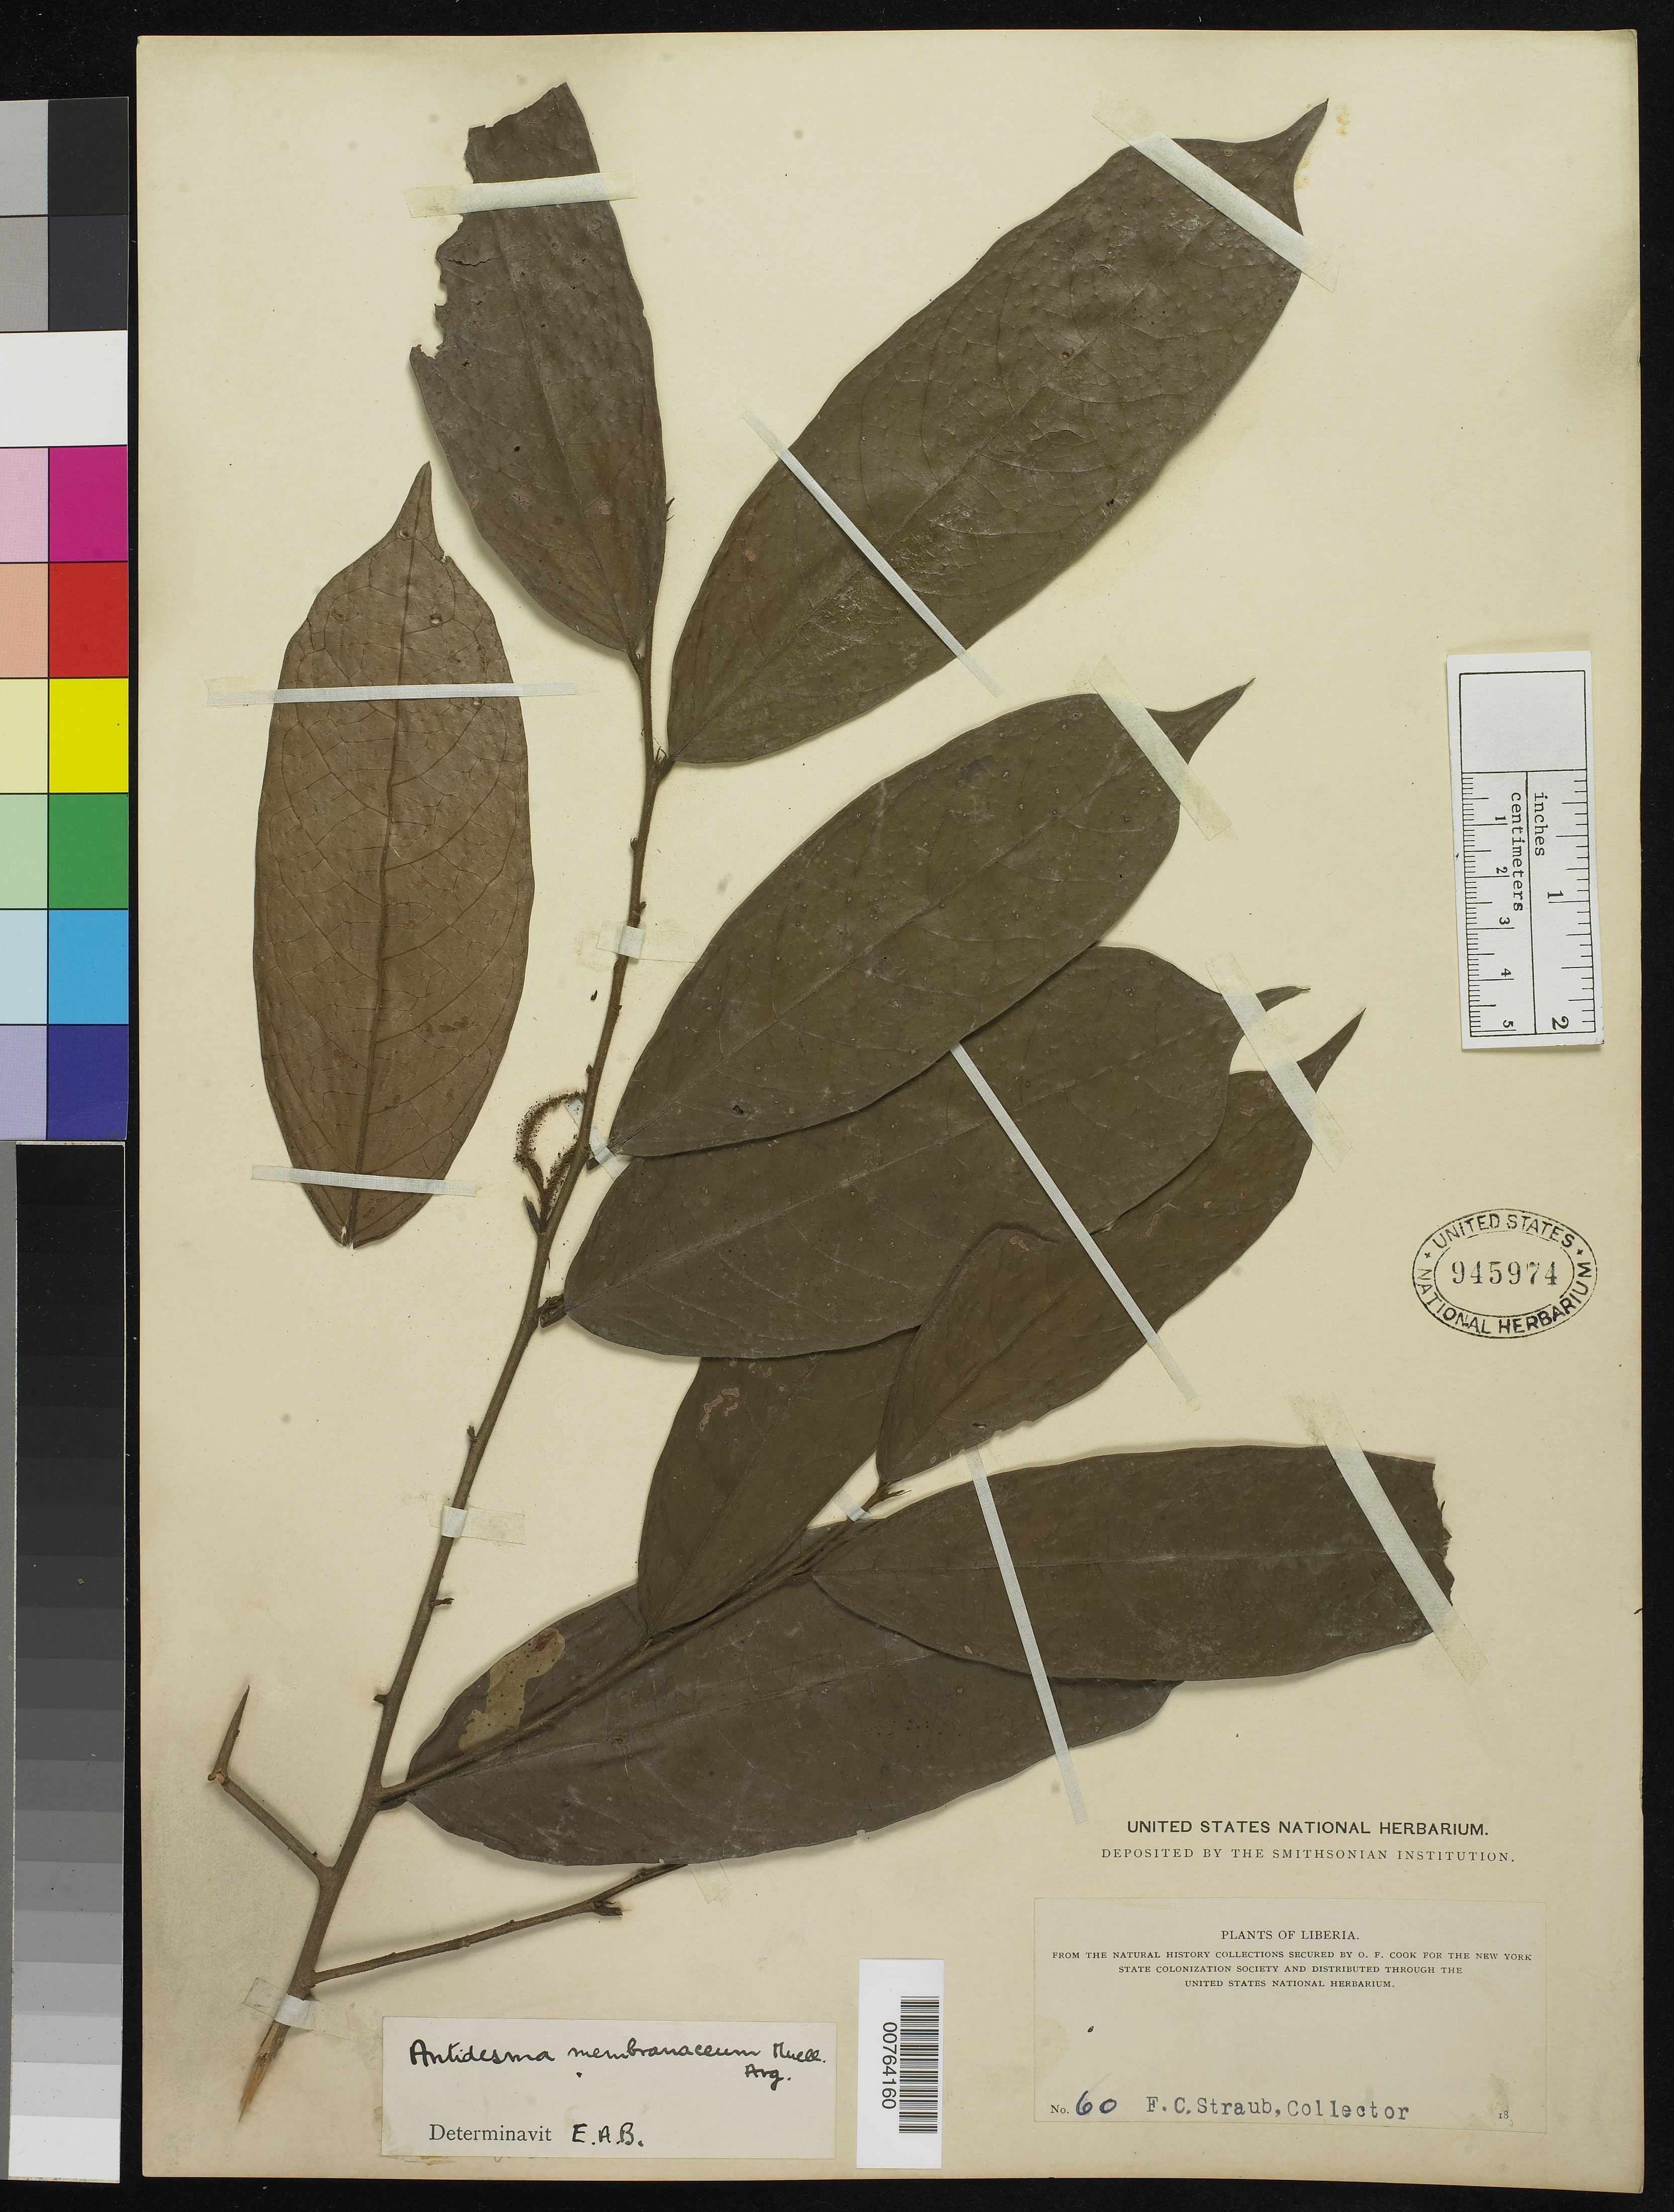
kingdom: Plantae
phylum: Tracheophyta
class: Magnoliopsida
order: Malpighiales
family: Phyllanthaceae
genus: Antidesma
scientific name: Antidesma membranaceum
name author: Müll. Arg.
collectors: F. Straub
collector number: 60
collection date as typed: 18--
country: Liberia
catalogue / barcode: US 945974